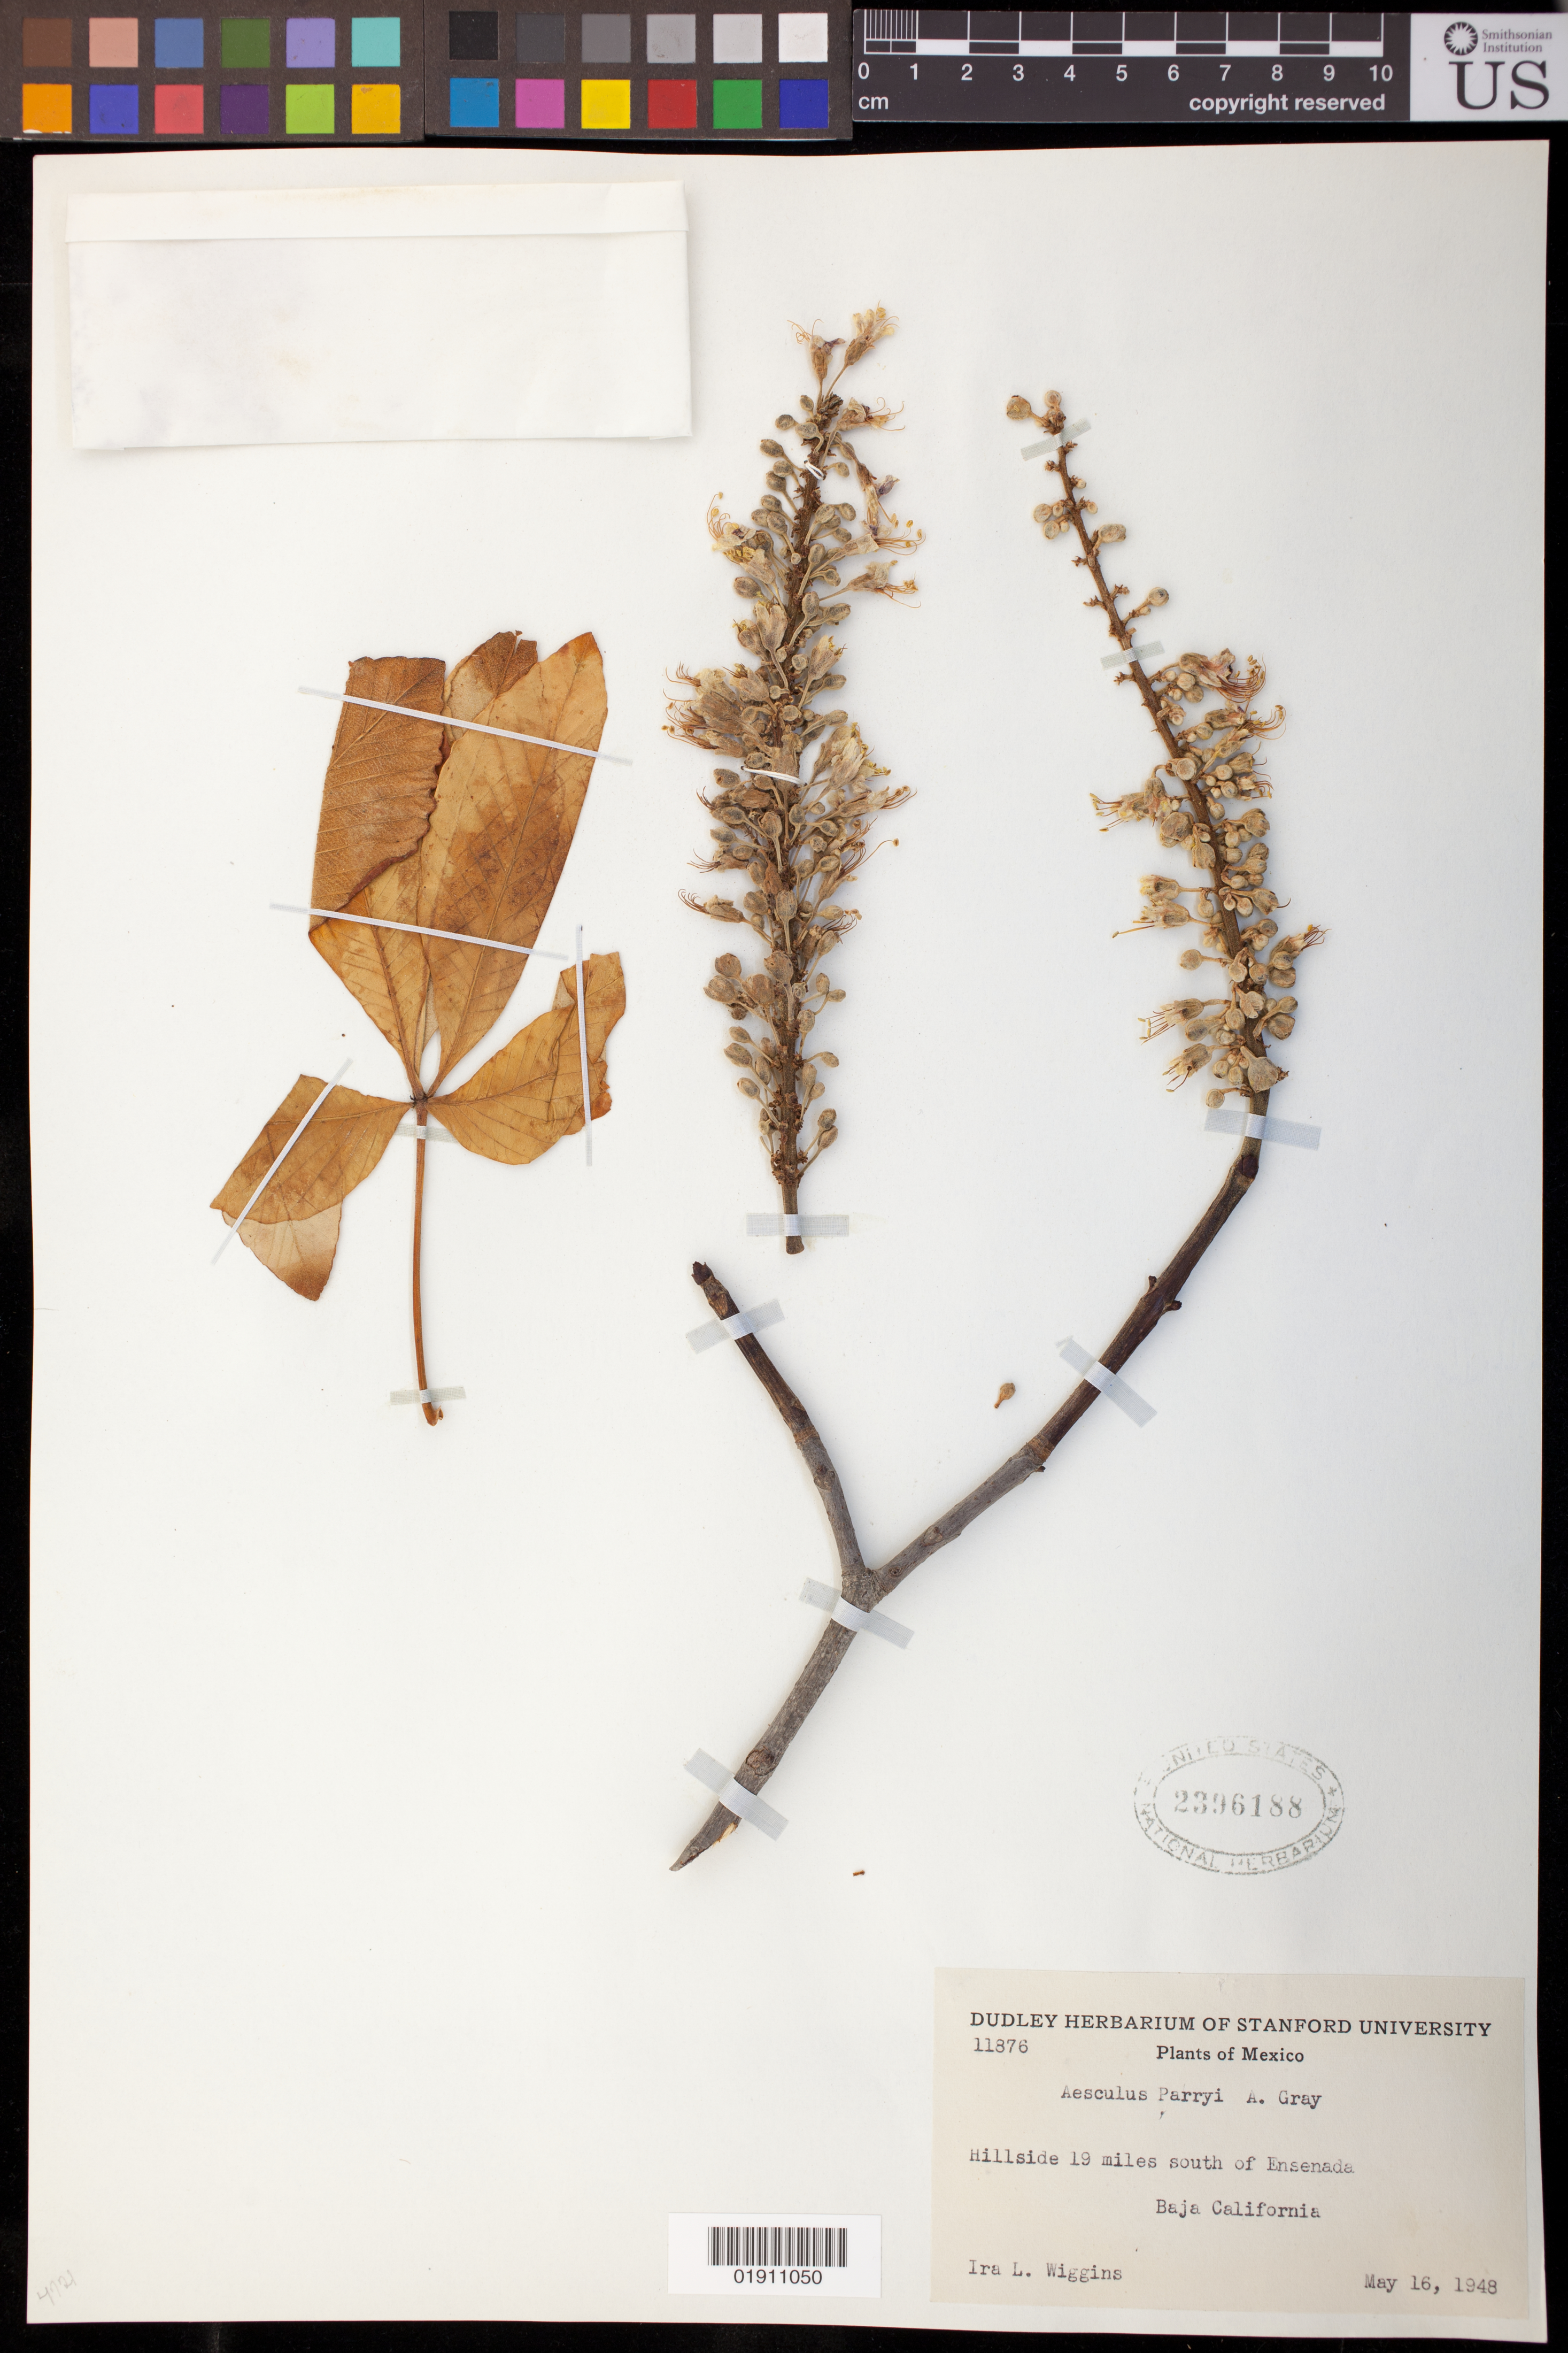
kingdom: Plantae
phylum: Tracheophyta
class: Magnoliopsida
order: Sapindales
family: Sapindaceae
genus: Aesculus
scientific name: Aesculus parryi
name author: A. Gray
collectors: I. L. Wiggins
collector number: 11876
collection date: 1948-05-16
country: Mexico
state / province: Baja California Norte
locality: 19 miles south of Ensenada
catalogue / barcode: US 2396188